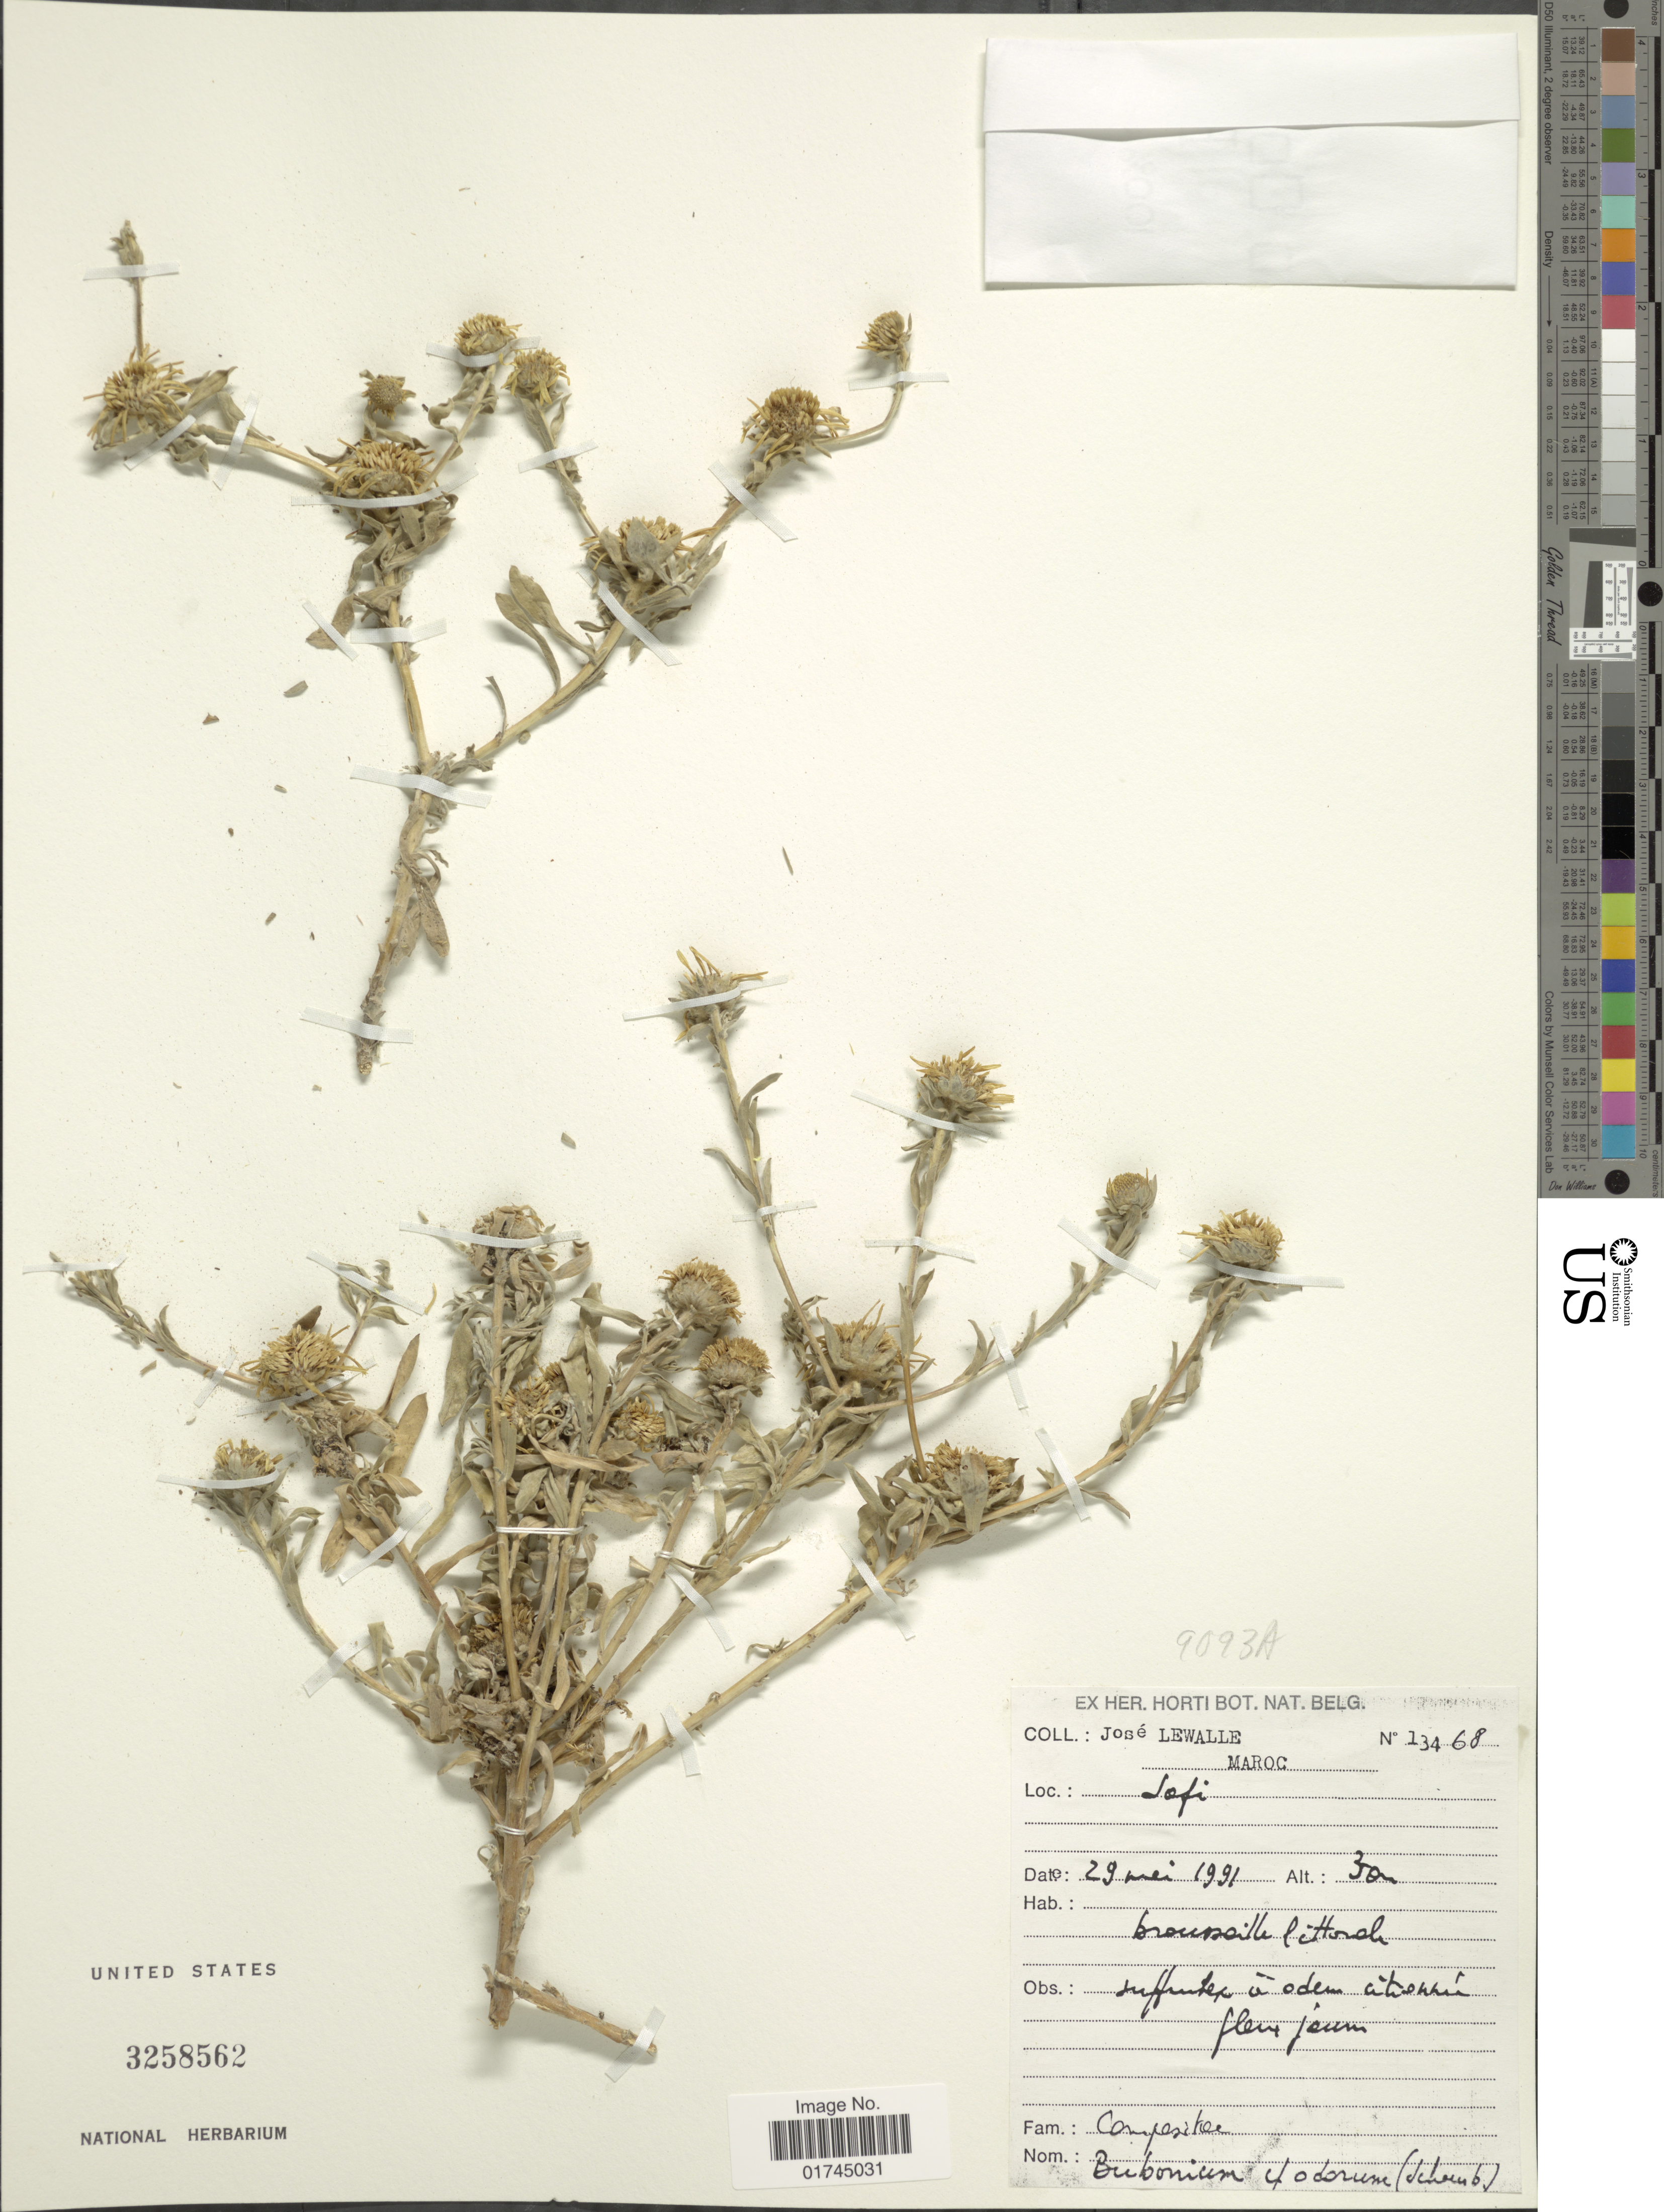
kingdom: Plantae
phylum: Tracheophyta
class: Magnoliopsida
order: Asterales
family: Asteraceae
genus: Nauplius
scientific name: Nauplius odorum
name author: Sch. Bip.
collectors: J. Lewalle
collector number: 13468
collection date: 1991-05-29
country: Morocco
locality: Maroc, Sofi.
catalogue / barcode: US 3258562